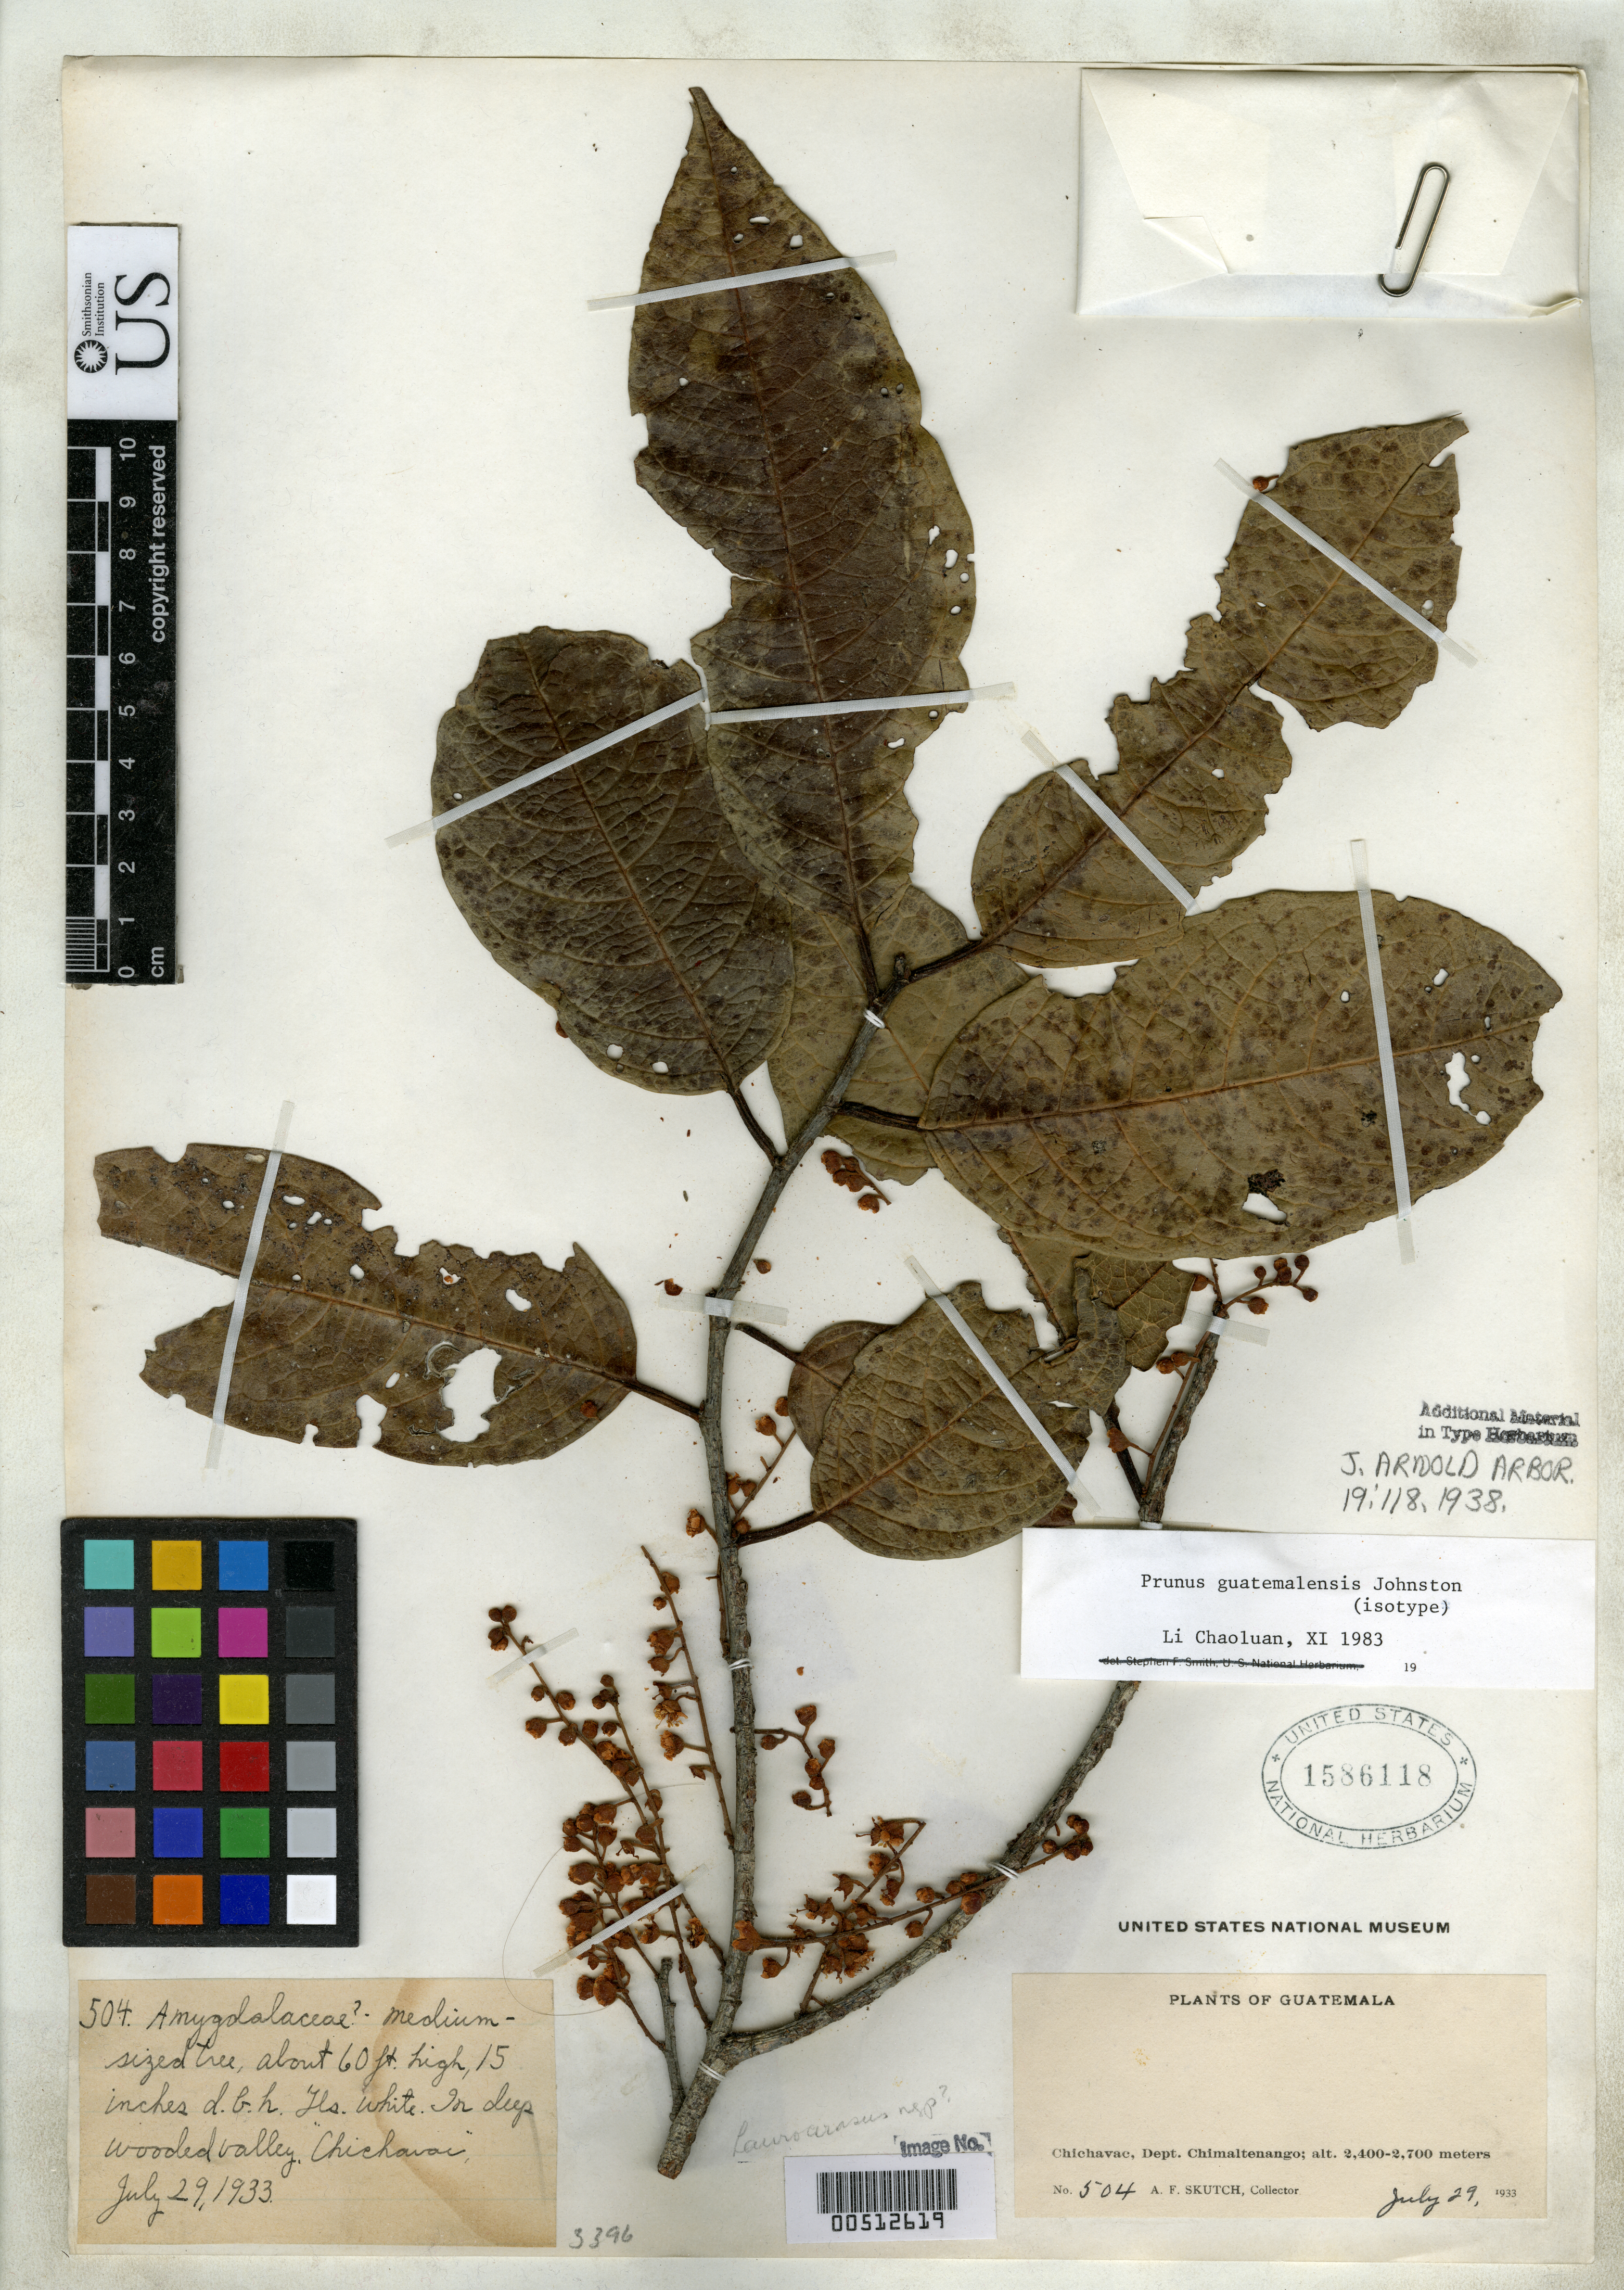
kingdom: Plantae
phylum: Tracheophyta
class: Magnoliopsida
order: Rosales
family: Rosaceae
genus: Prunus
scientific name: Prunus guatemalensis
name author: I.M. Johnst.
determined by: Li, Chaoluan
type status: Isotype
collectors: A. F. Skutch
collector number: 504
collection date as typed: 29 Jul 1933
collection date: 1933-07-29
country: Guatemala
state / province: Chimaltenango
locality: Chichavac.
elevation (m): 2400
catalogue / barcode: US 1586118